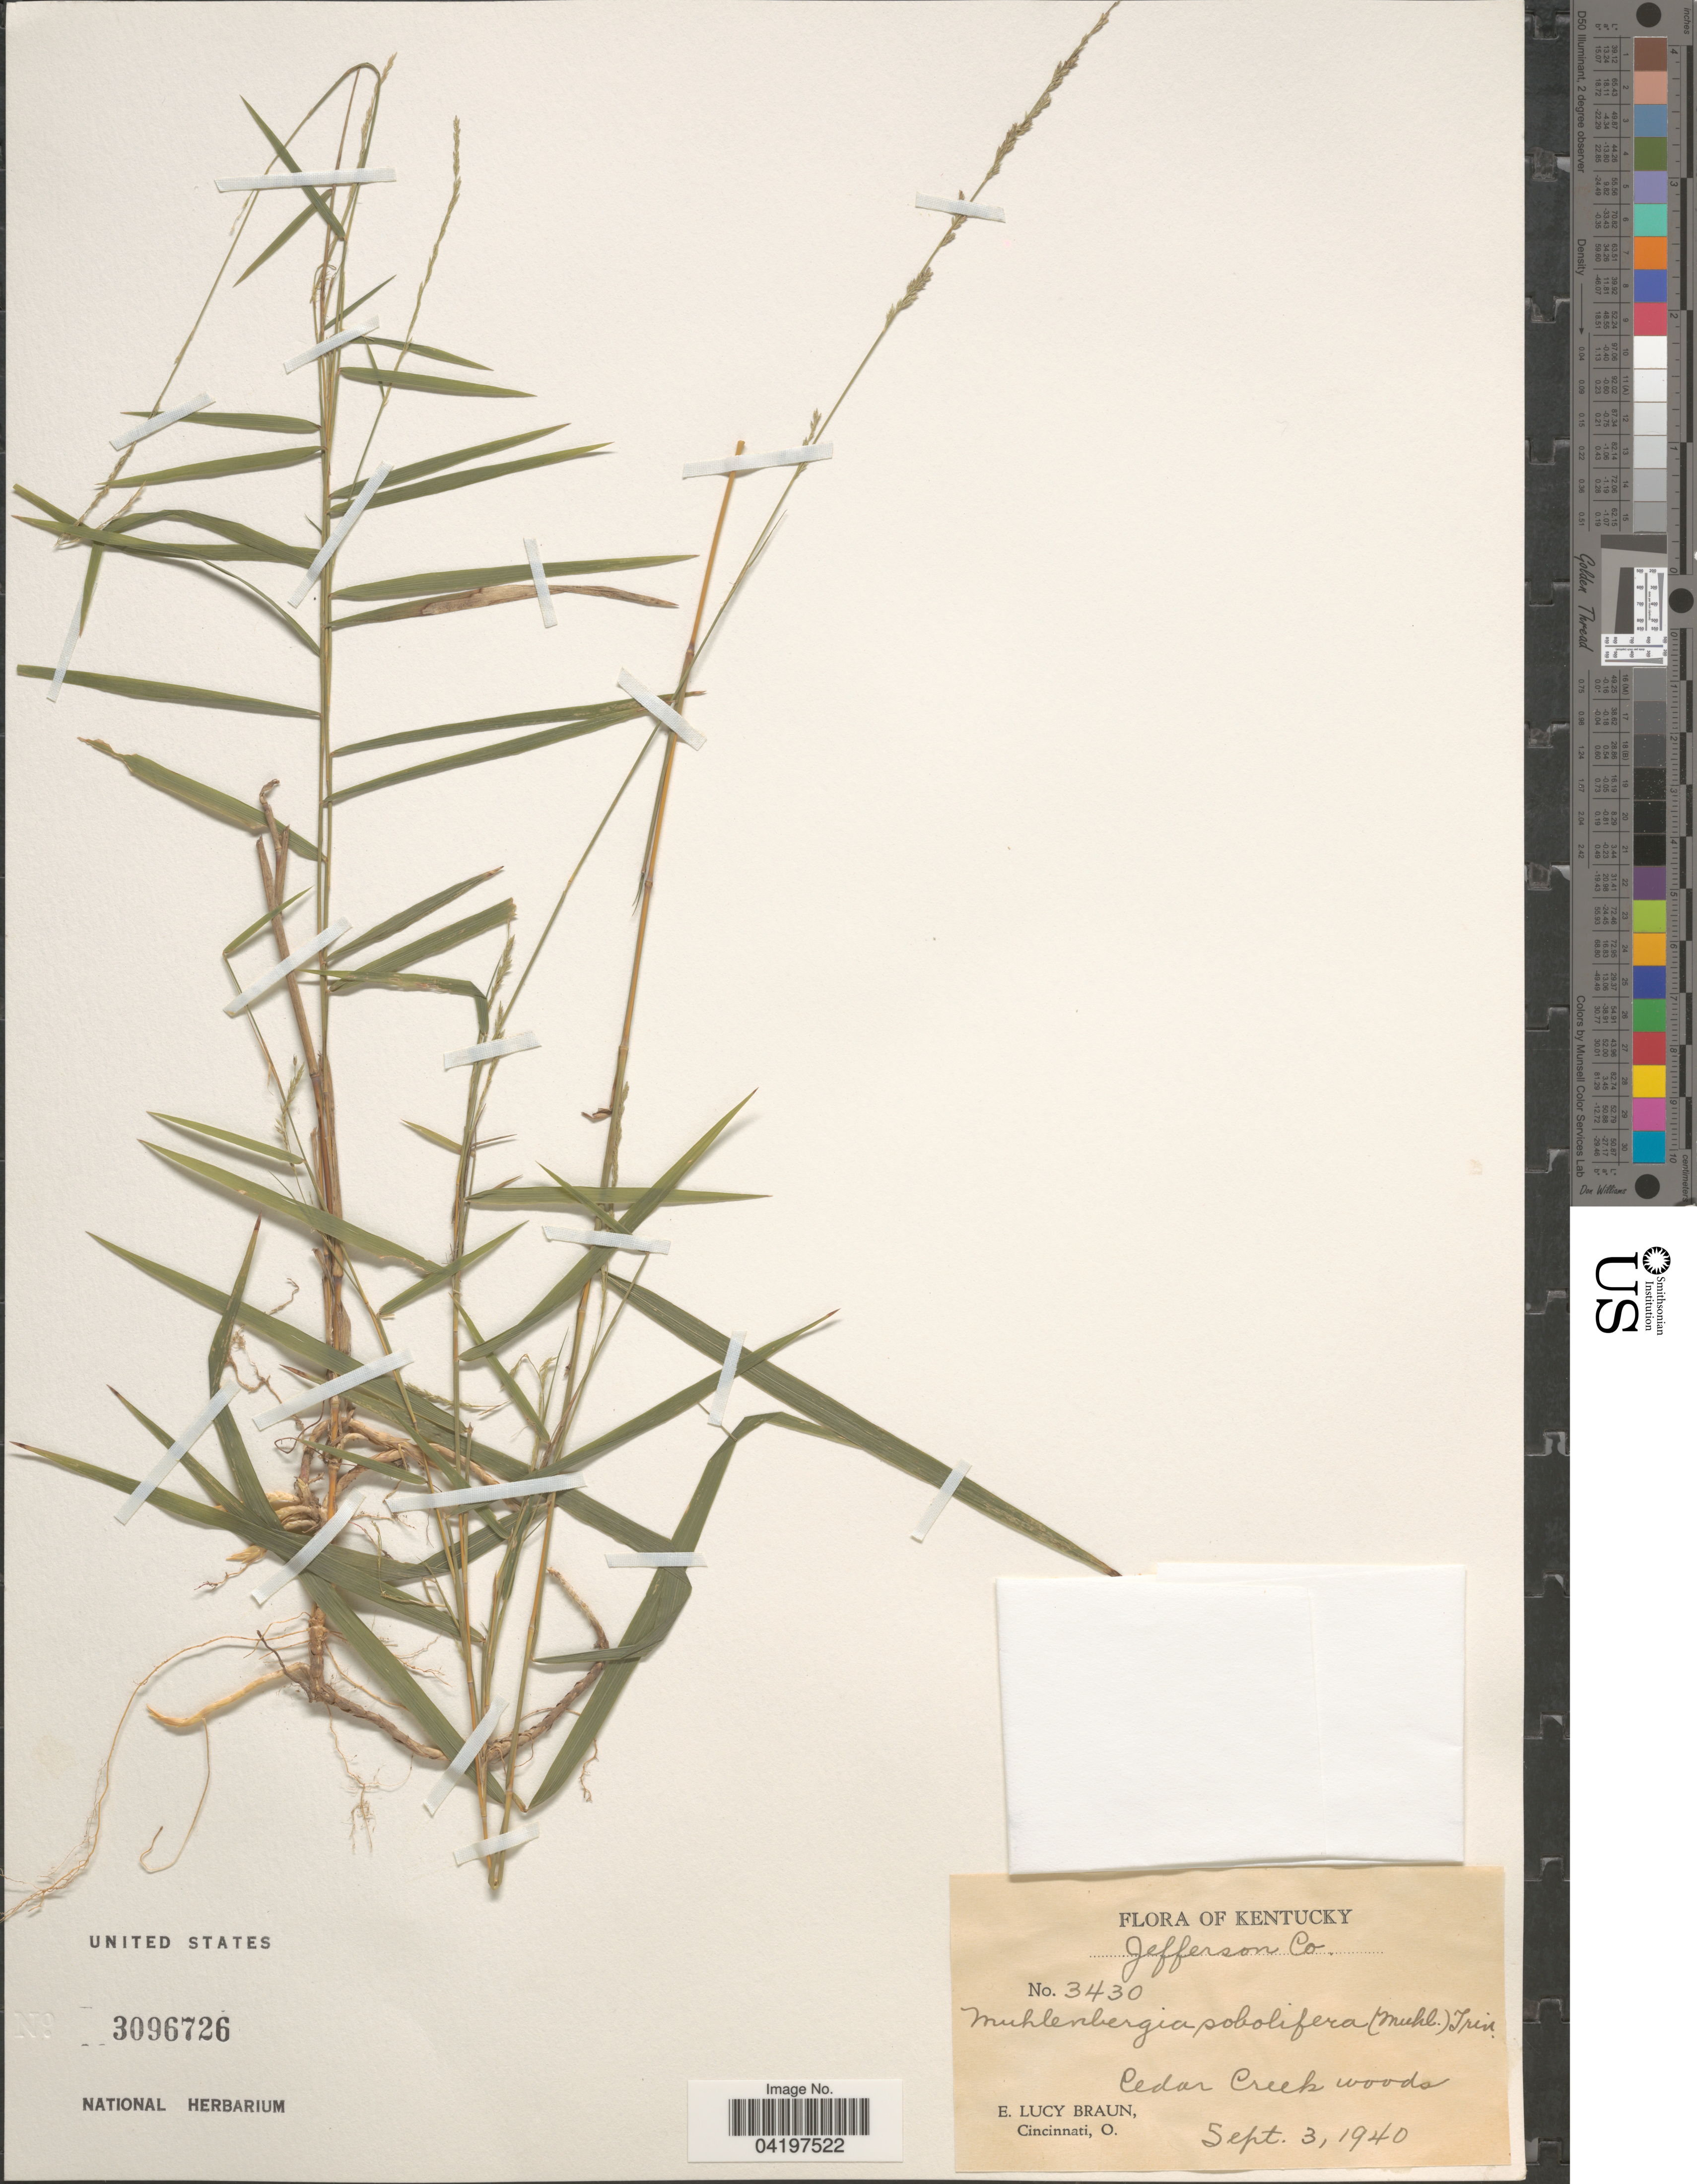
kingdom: Plantae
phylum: Tracheophyta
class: Liliopsida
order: Poales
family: Poaceae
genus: Muhlenbergia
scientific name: Muhlenbergia sobolifera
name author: (Muhl. ex Willd.) Trin.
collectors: E. L. Braun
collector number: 3430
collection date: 1940-09-03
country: United States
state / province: Kentucky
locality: Jefferson Co. Cedar Creek woods.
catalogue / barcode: US 3096726